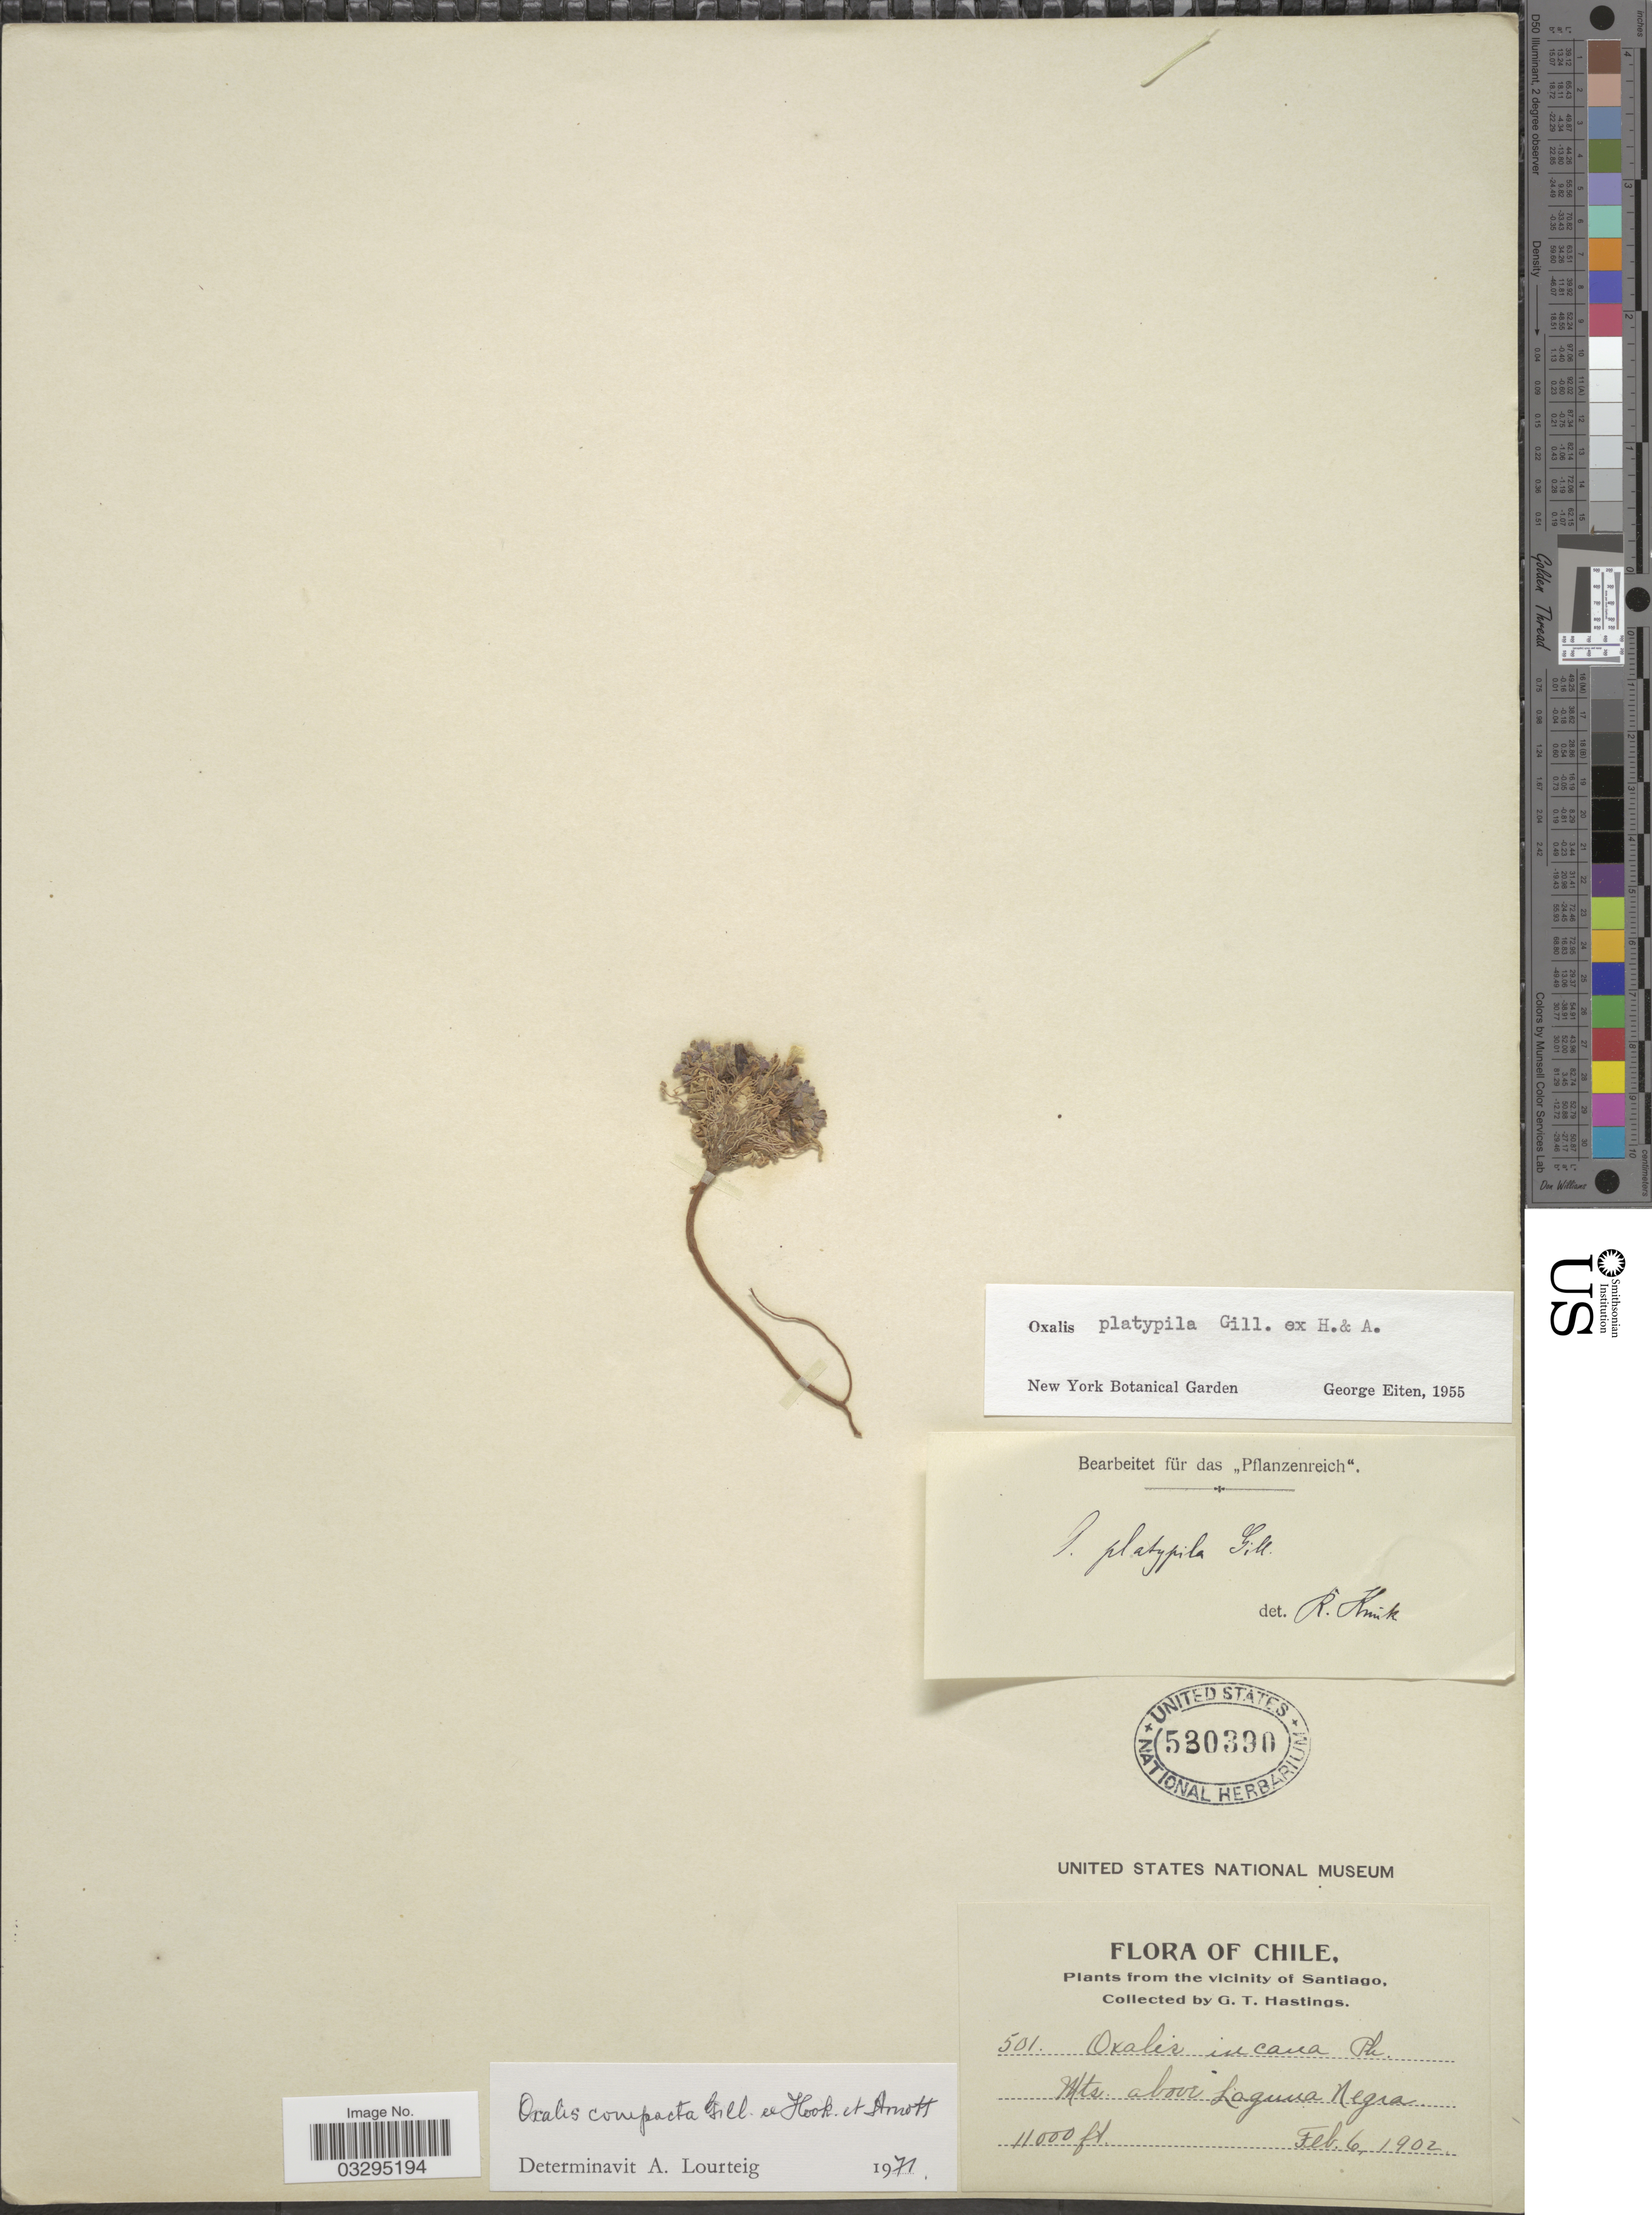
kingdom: Plantae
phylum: Tracheophyta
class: Magnoliopsida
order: Oxalidales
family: Oxalidaceae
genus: Ionoxalis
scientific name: Ionoxalis compacta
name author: Rose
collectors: G. Hastings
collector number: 501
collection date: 1902-02-06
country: Chile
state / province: Región Metropolitana (RM)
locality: The vicinity of Santiago. Mts. above Laguna Negra.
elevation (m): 3353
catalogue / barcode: US 530390